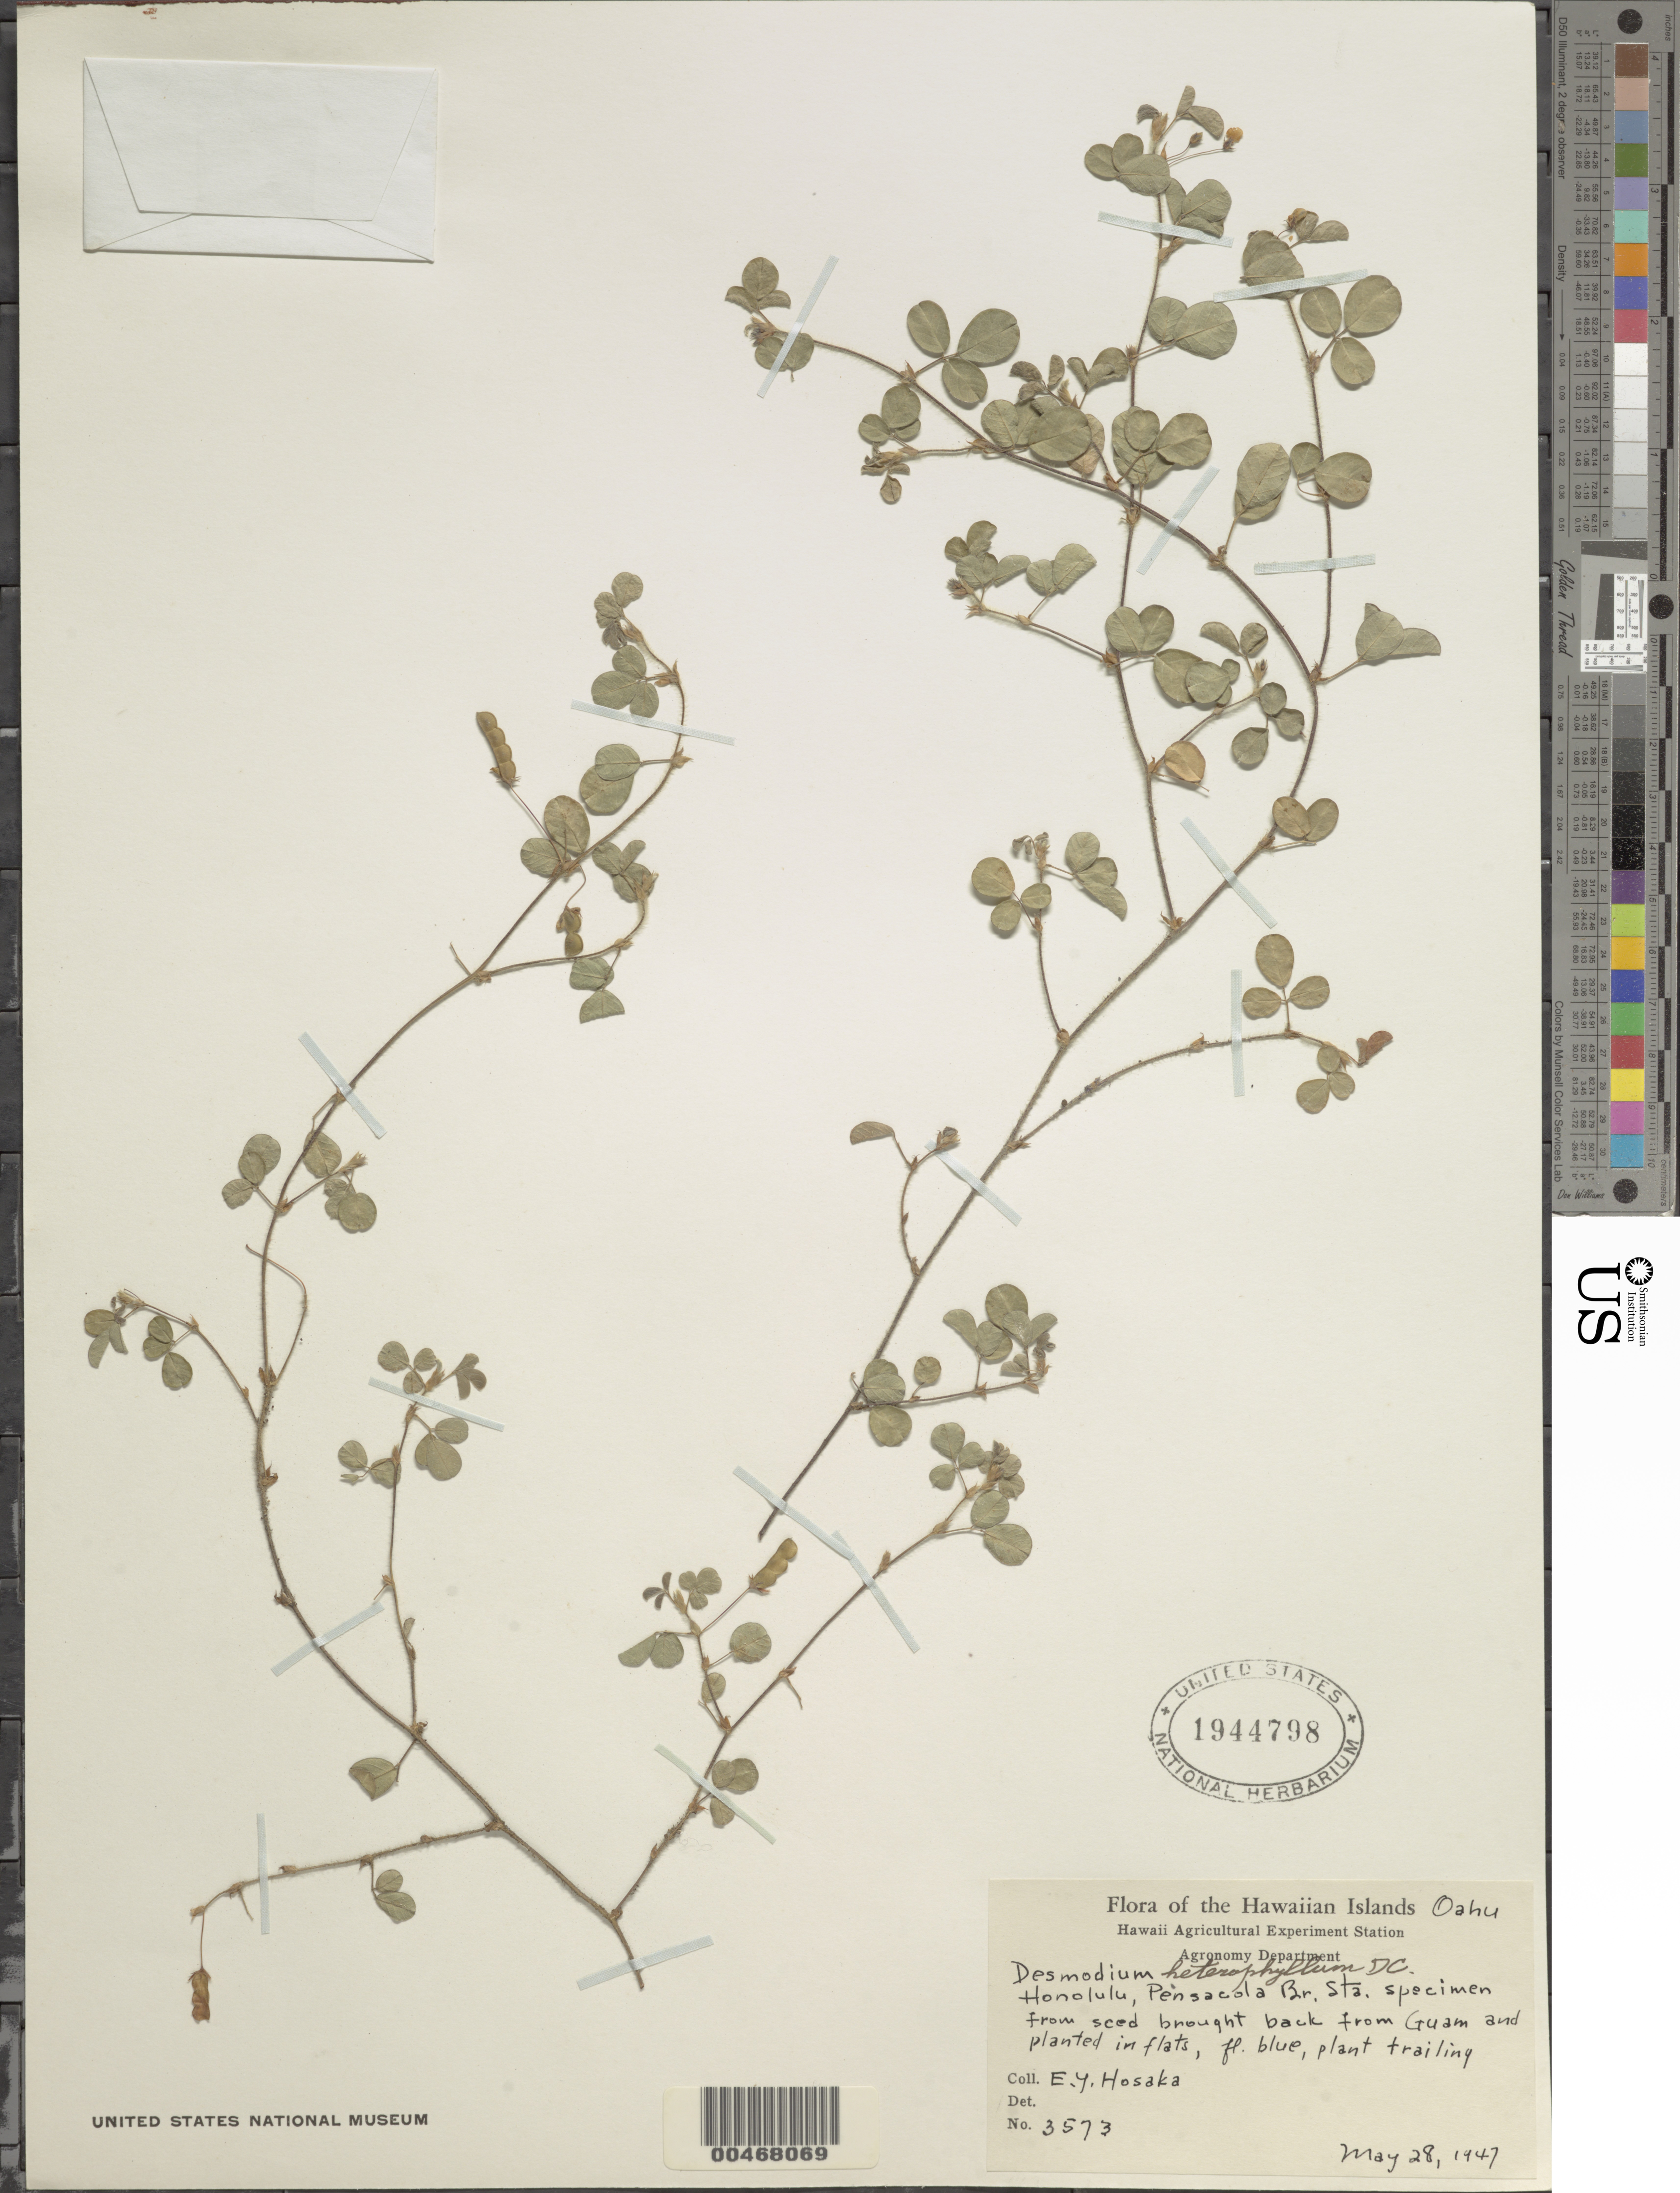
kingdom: Plantae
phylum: Tracheophyta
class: Magnoliopsida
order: Fabales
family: Fabaceae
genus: Grona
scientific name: Grona heterophylla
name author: (Willd.) H. Ohashi & K. Ohashi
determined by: Wagner, W. L., (BOT), Smithsonian Institution - National Museum of Natural History (UNITED STATES)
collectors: E. Y. Hosaka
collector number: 3573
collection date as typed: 28 May 1947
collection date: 1947-05-28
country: United States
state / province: Hawaii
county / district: Honolulu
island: Oahu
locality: Honolulu, Pensacola Br. Sta. specimen from seed brought back from Guam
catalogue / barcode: US 1944798